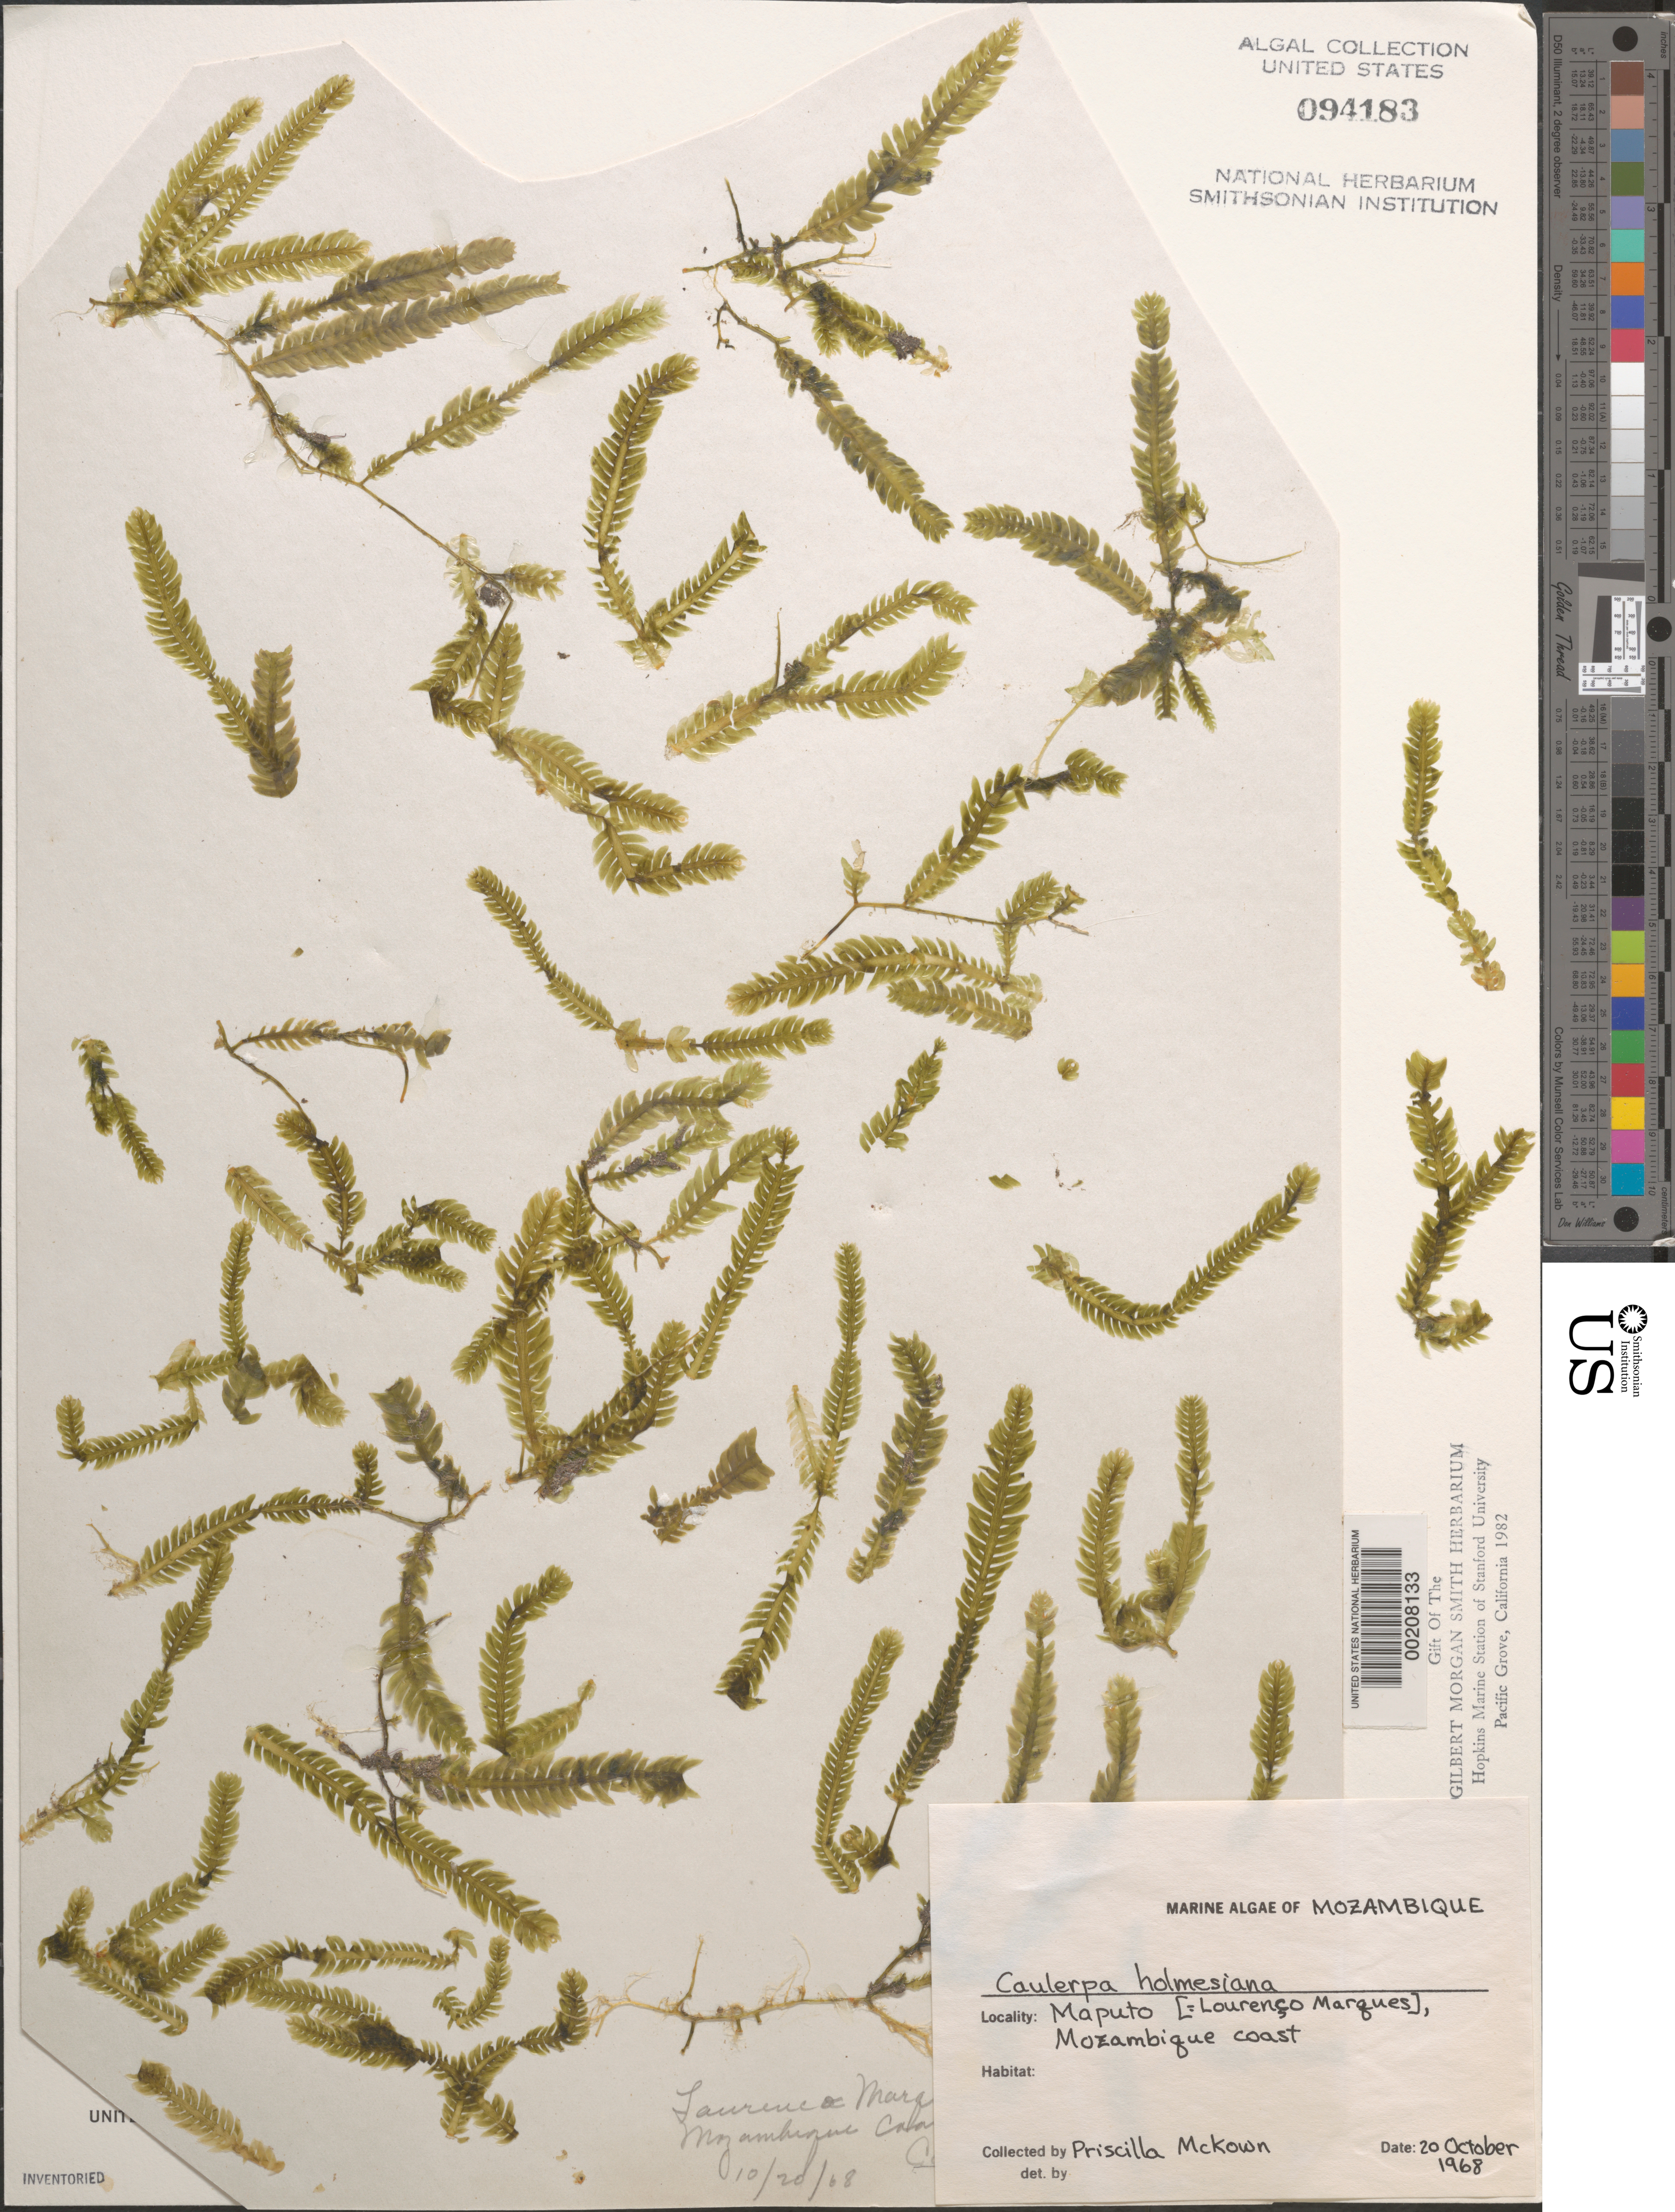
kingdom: Plantae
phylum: Chlorophyta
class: Ulvophyceae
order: Bryopsidales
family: Caulerpaceae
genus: Caulerpa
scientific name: Caulerpa holmesiana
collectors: P. McKown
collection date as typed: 20 Oct 1968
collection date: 1968-10-20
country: Mozambique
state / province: Maputo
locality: Maputo (lourenco marques)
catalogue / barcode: US 94183